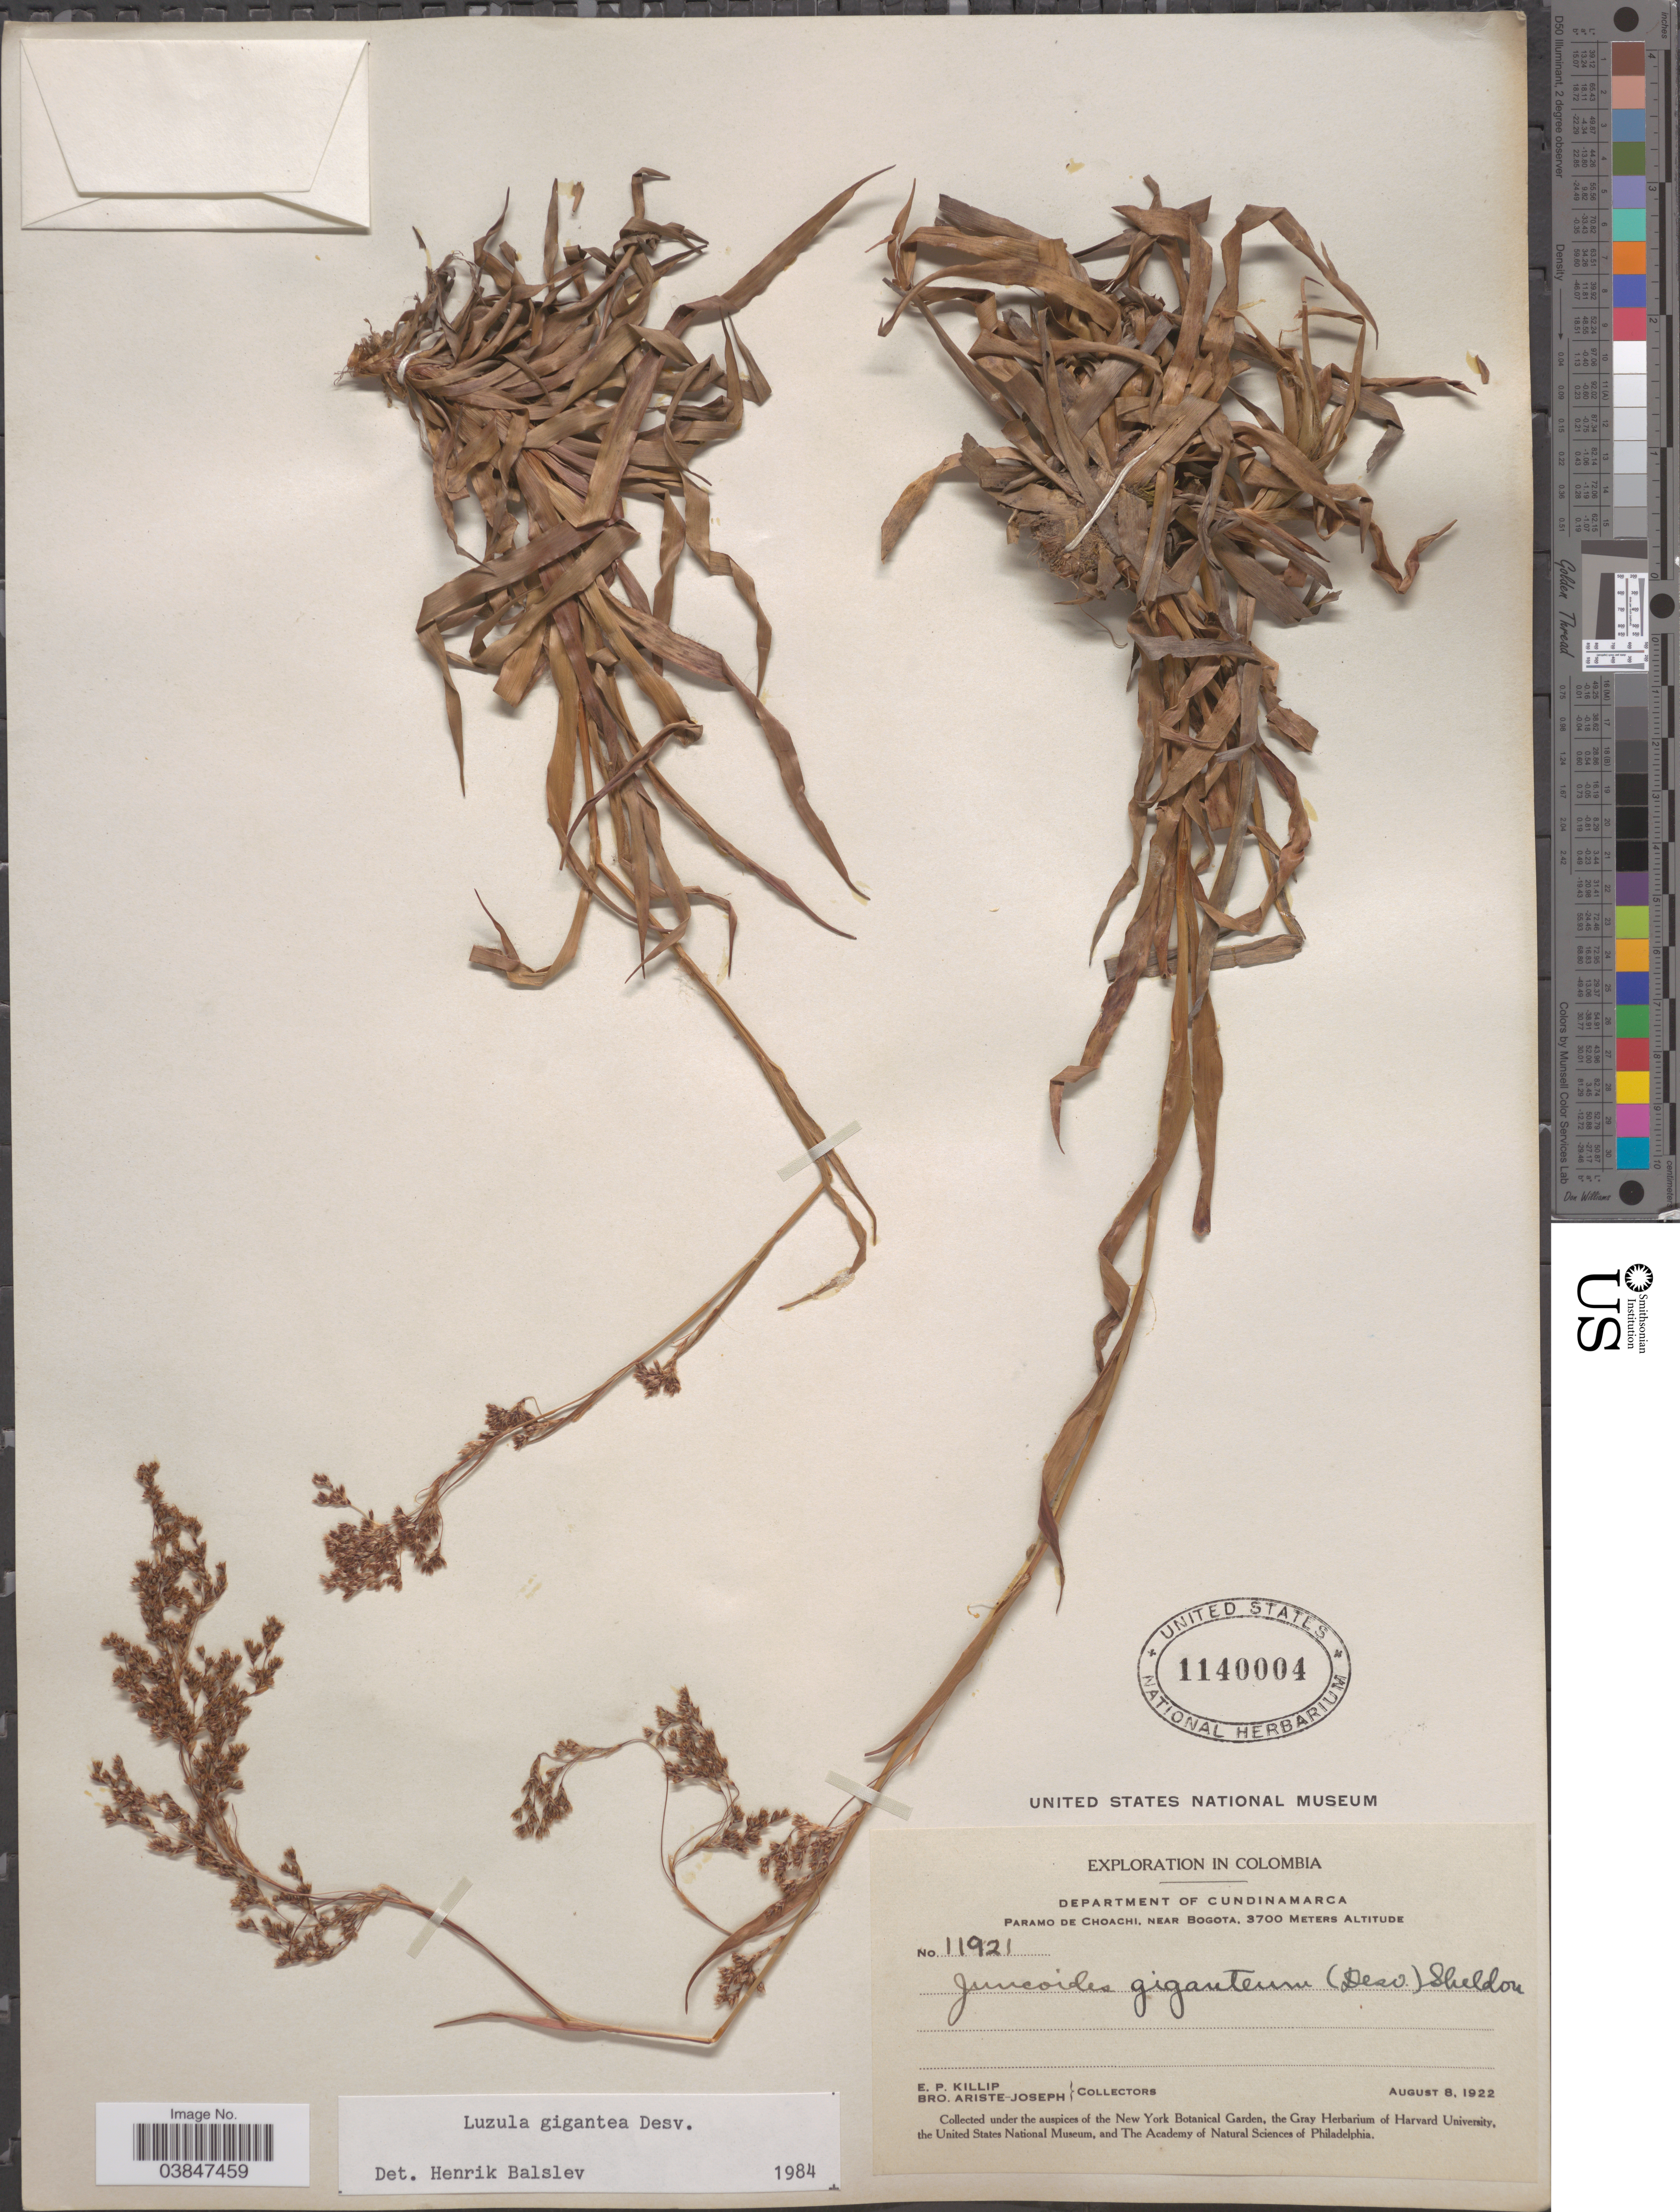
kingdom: Plantae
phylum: Tracheophyta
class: Liliopsida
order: Poales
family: Juncaceae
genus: Luzula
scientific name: Luzula gigantea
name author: Desv.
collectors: E. P. Killip & Bro. Ariste-Joseph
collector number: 11921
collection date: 1922-08-08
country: Colombia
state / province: Cundinamarca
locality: Department of Cundinamarca. Paramo de Choachi, near Bogota.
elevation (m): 3700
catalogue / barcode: US 1140004